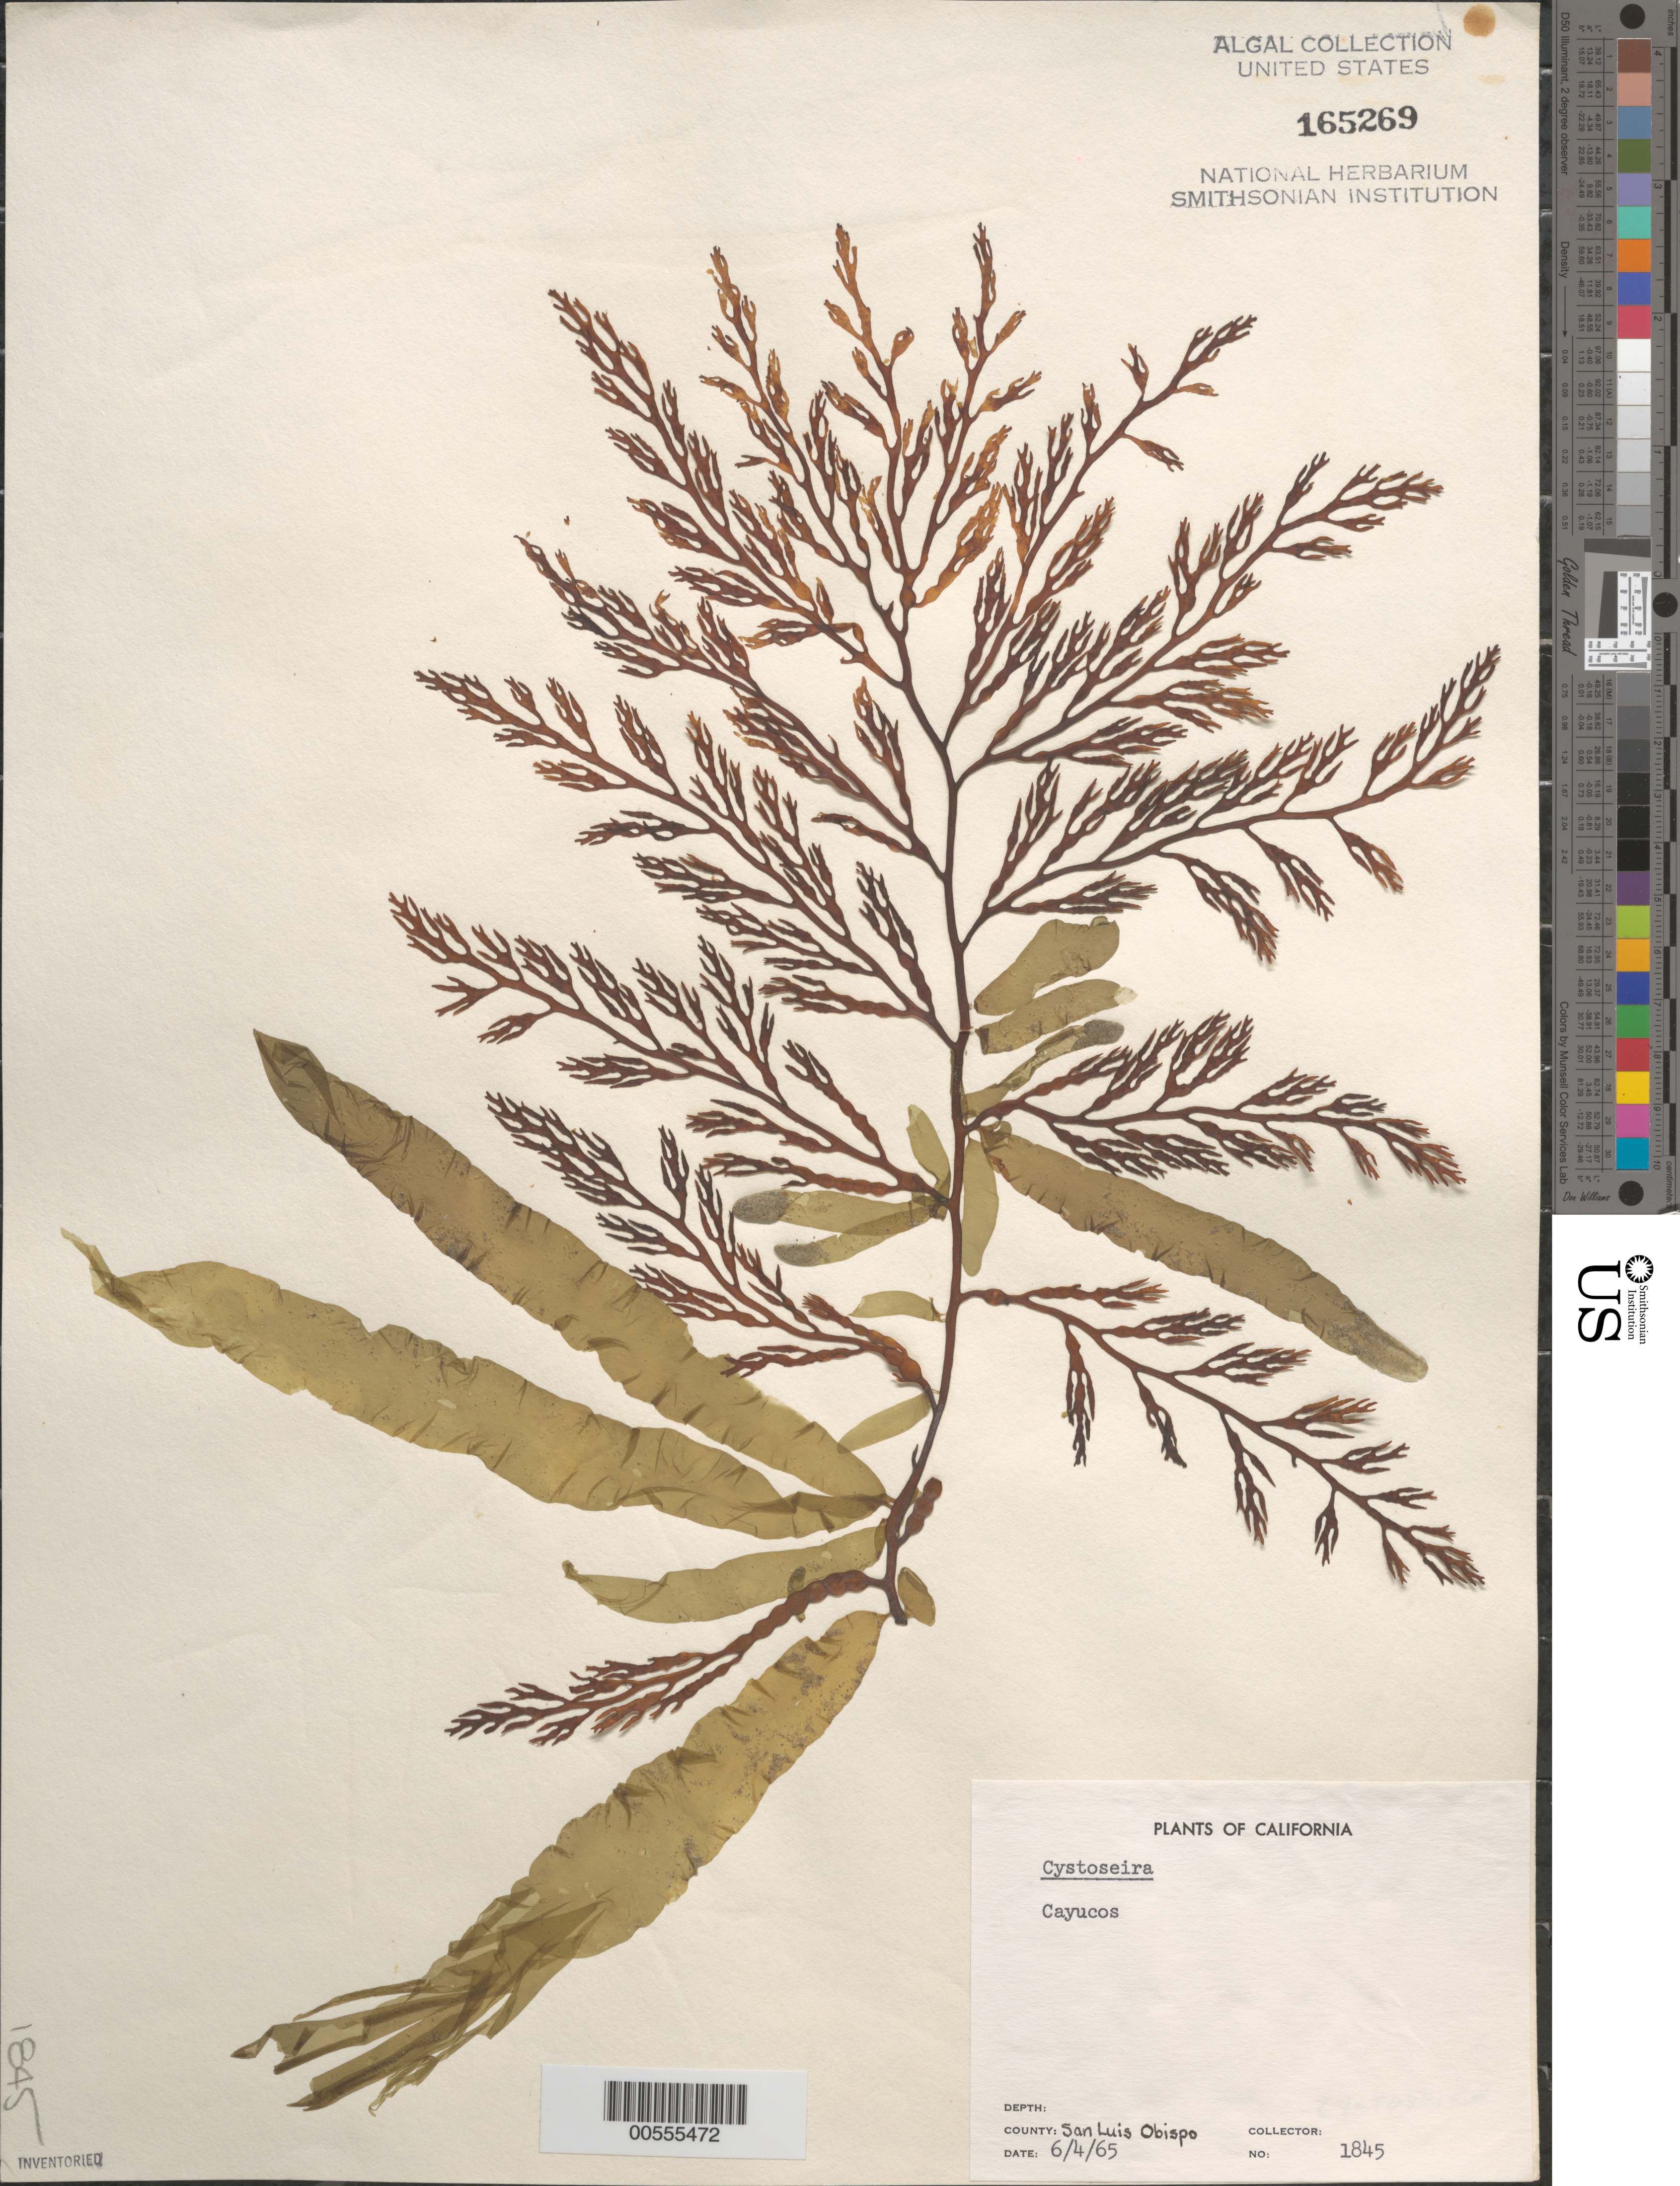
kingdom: Chromista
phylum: Ochrophyta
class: Phaeophyceae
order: Fucales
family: Sargassaceae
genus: Cystoseira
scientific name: Cystoseira sp.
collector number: Neushul 1845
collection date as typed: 04 Jun 1965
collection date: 1965-06-04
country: United States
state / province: California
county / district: San Luis Obispo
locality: Cayucos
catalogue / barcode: US 165269